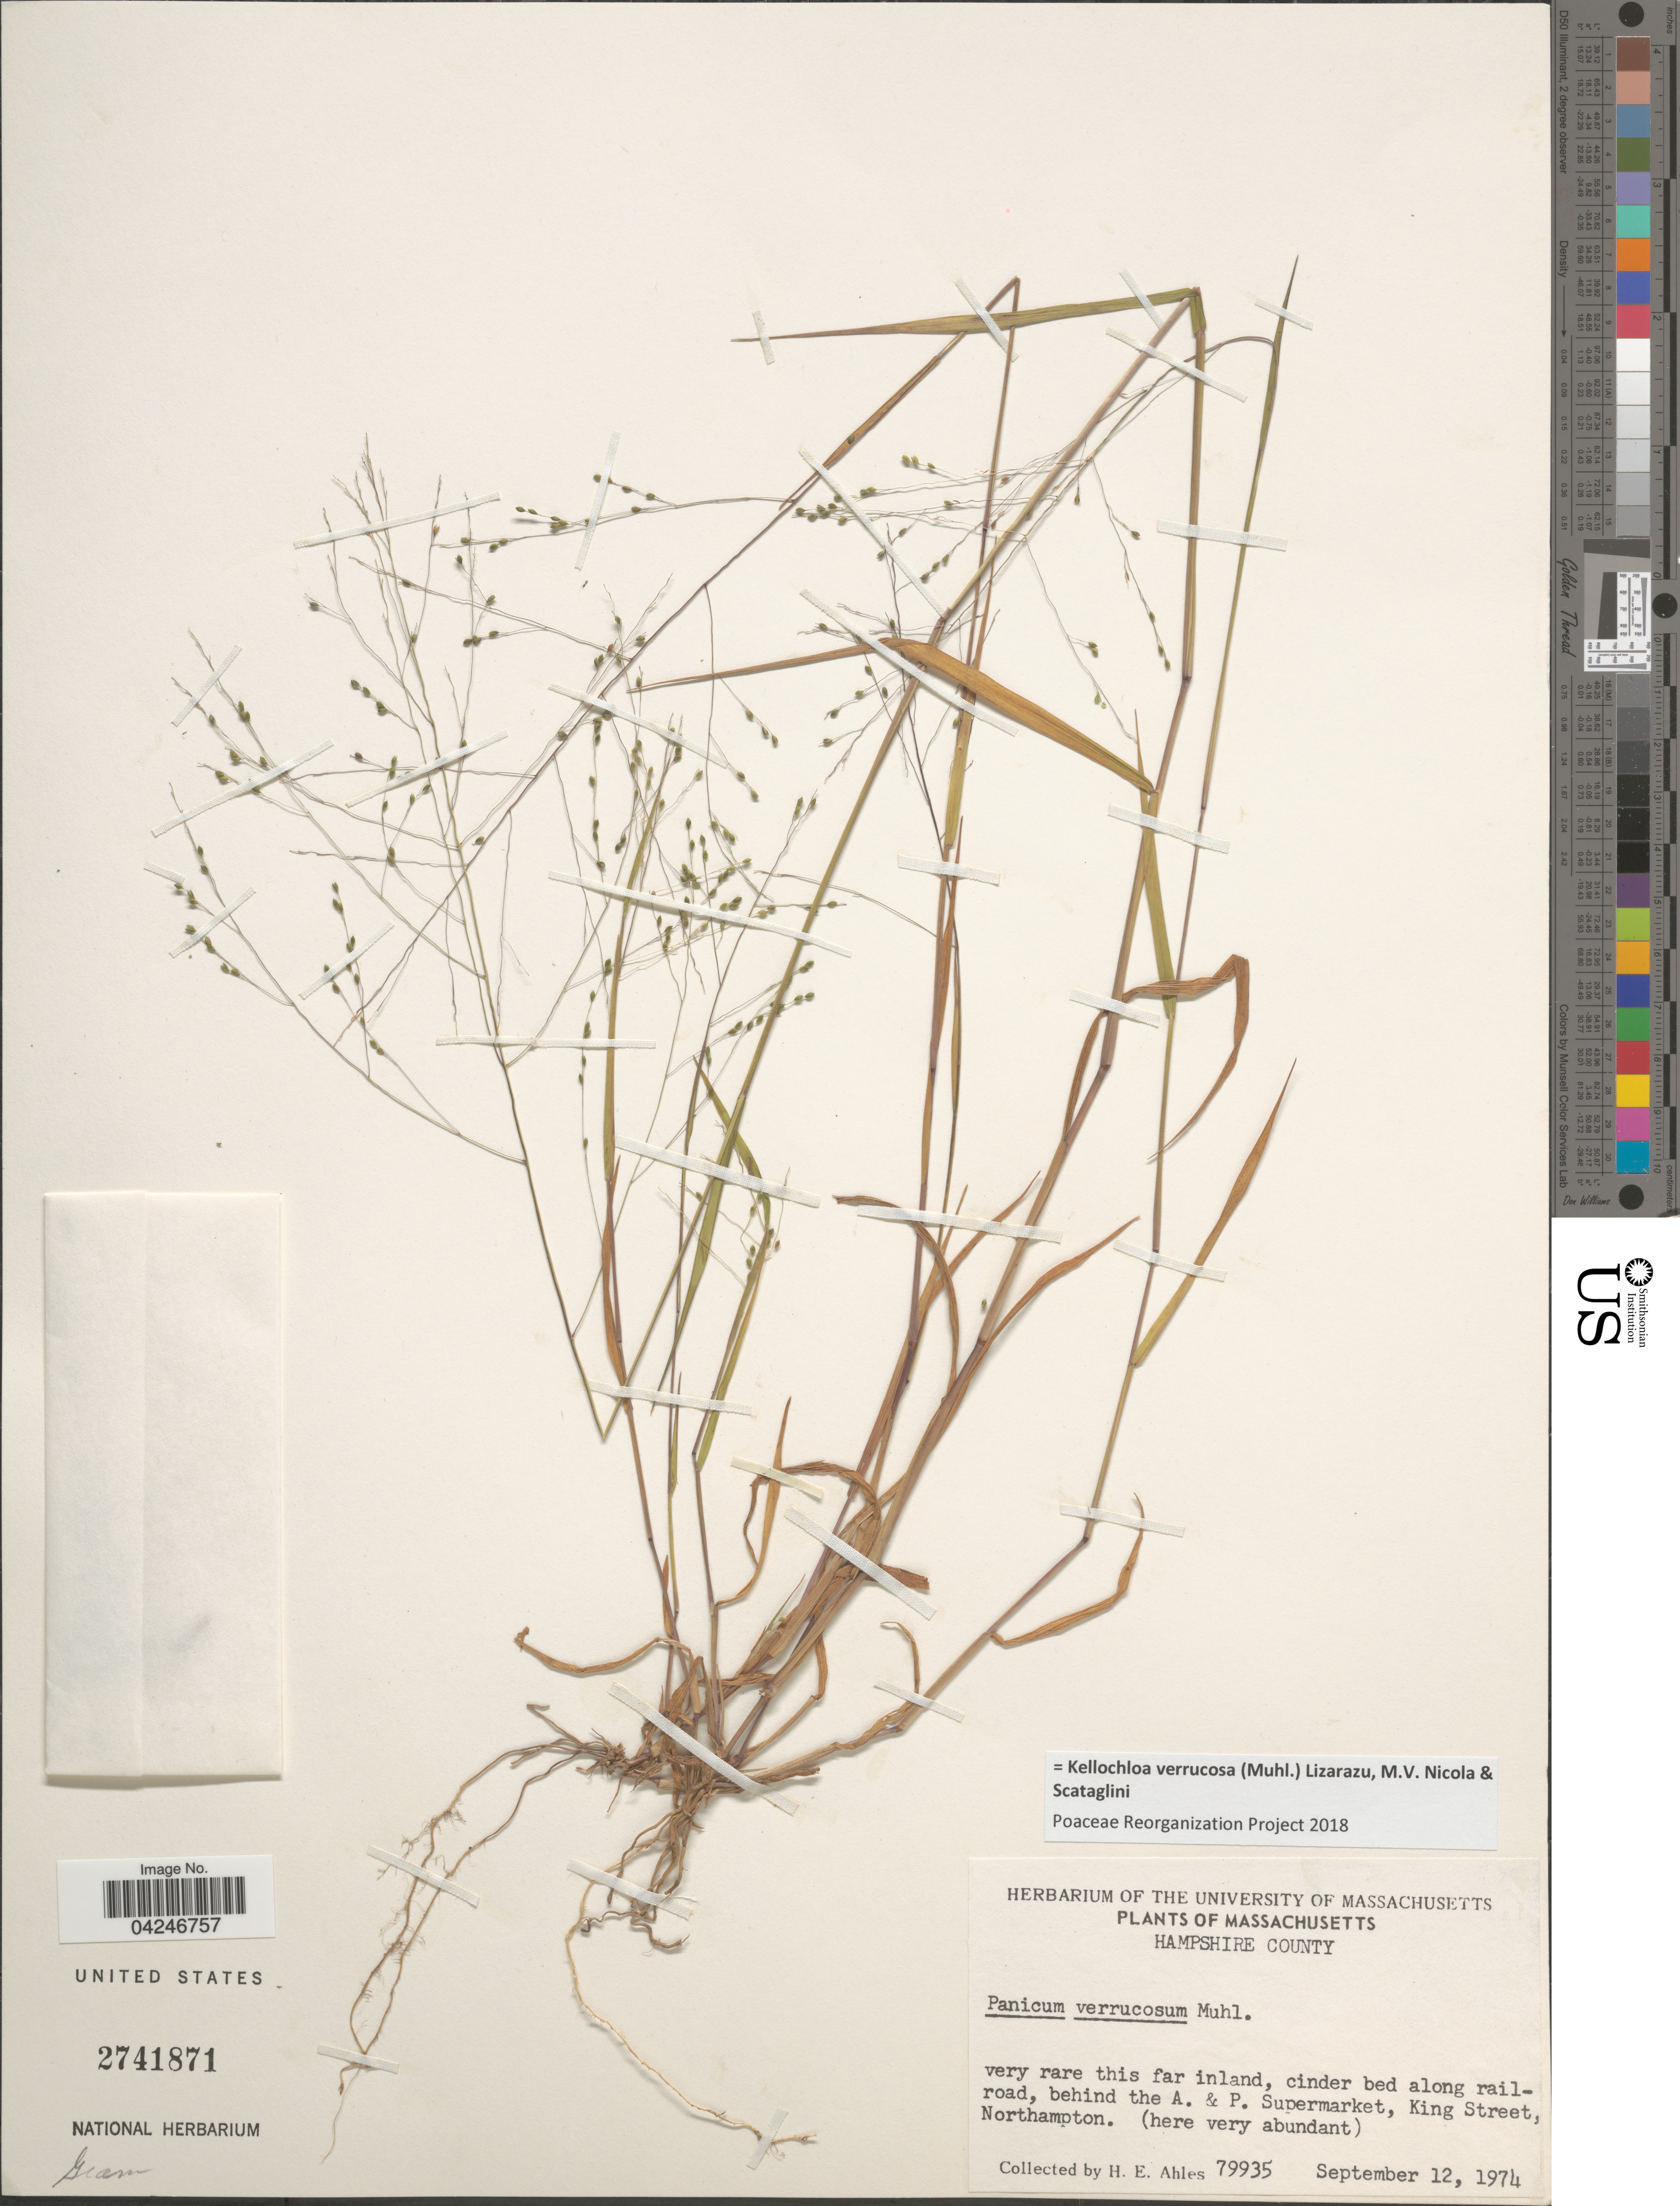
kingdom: Plantae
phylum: Tracheophyta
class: Liliopsida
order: Poales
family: Poaceae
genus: Kellochloa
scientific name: Kellochloa verrucosa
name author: (Muhl.) Lizarazu et al.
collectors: H. E. Ahles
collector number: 79935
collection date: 1974-09-12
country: United States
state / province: Massachusetts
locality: Hampshire County. cinder bed along railroad, behind the A. & P. Supermarkt, King Street, Northampton.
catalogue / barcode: US 2741871